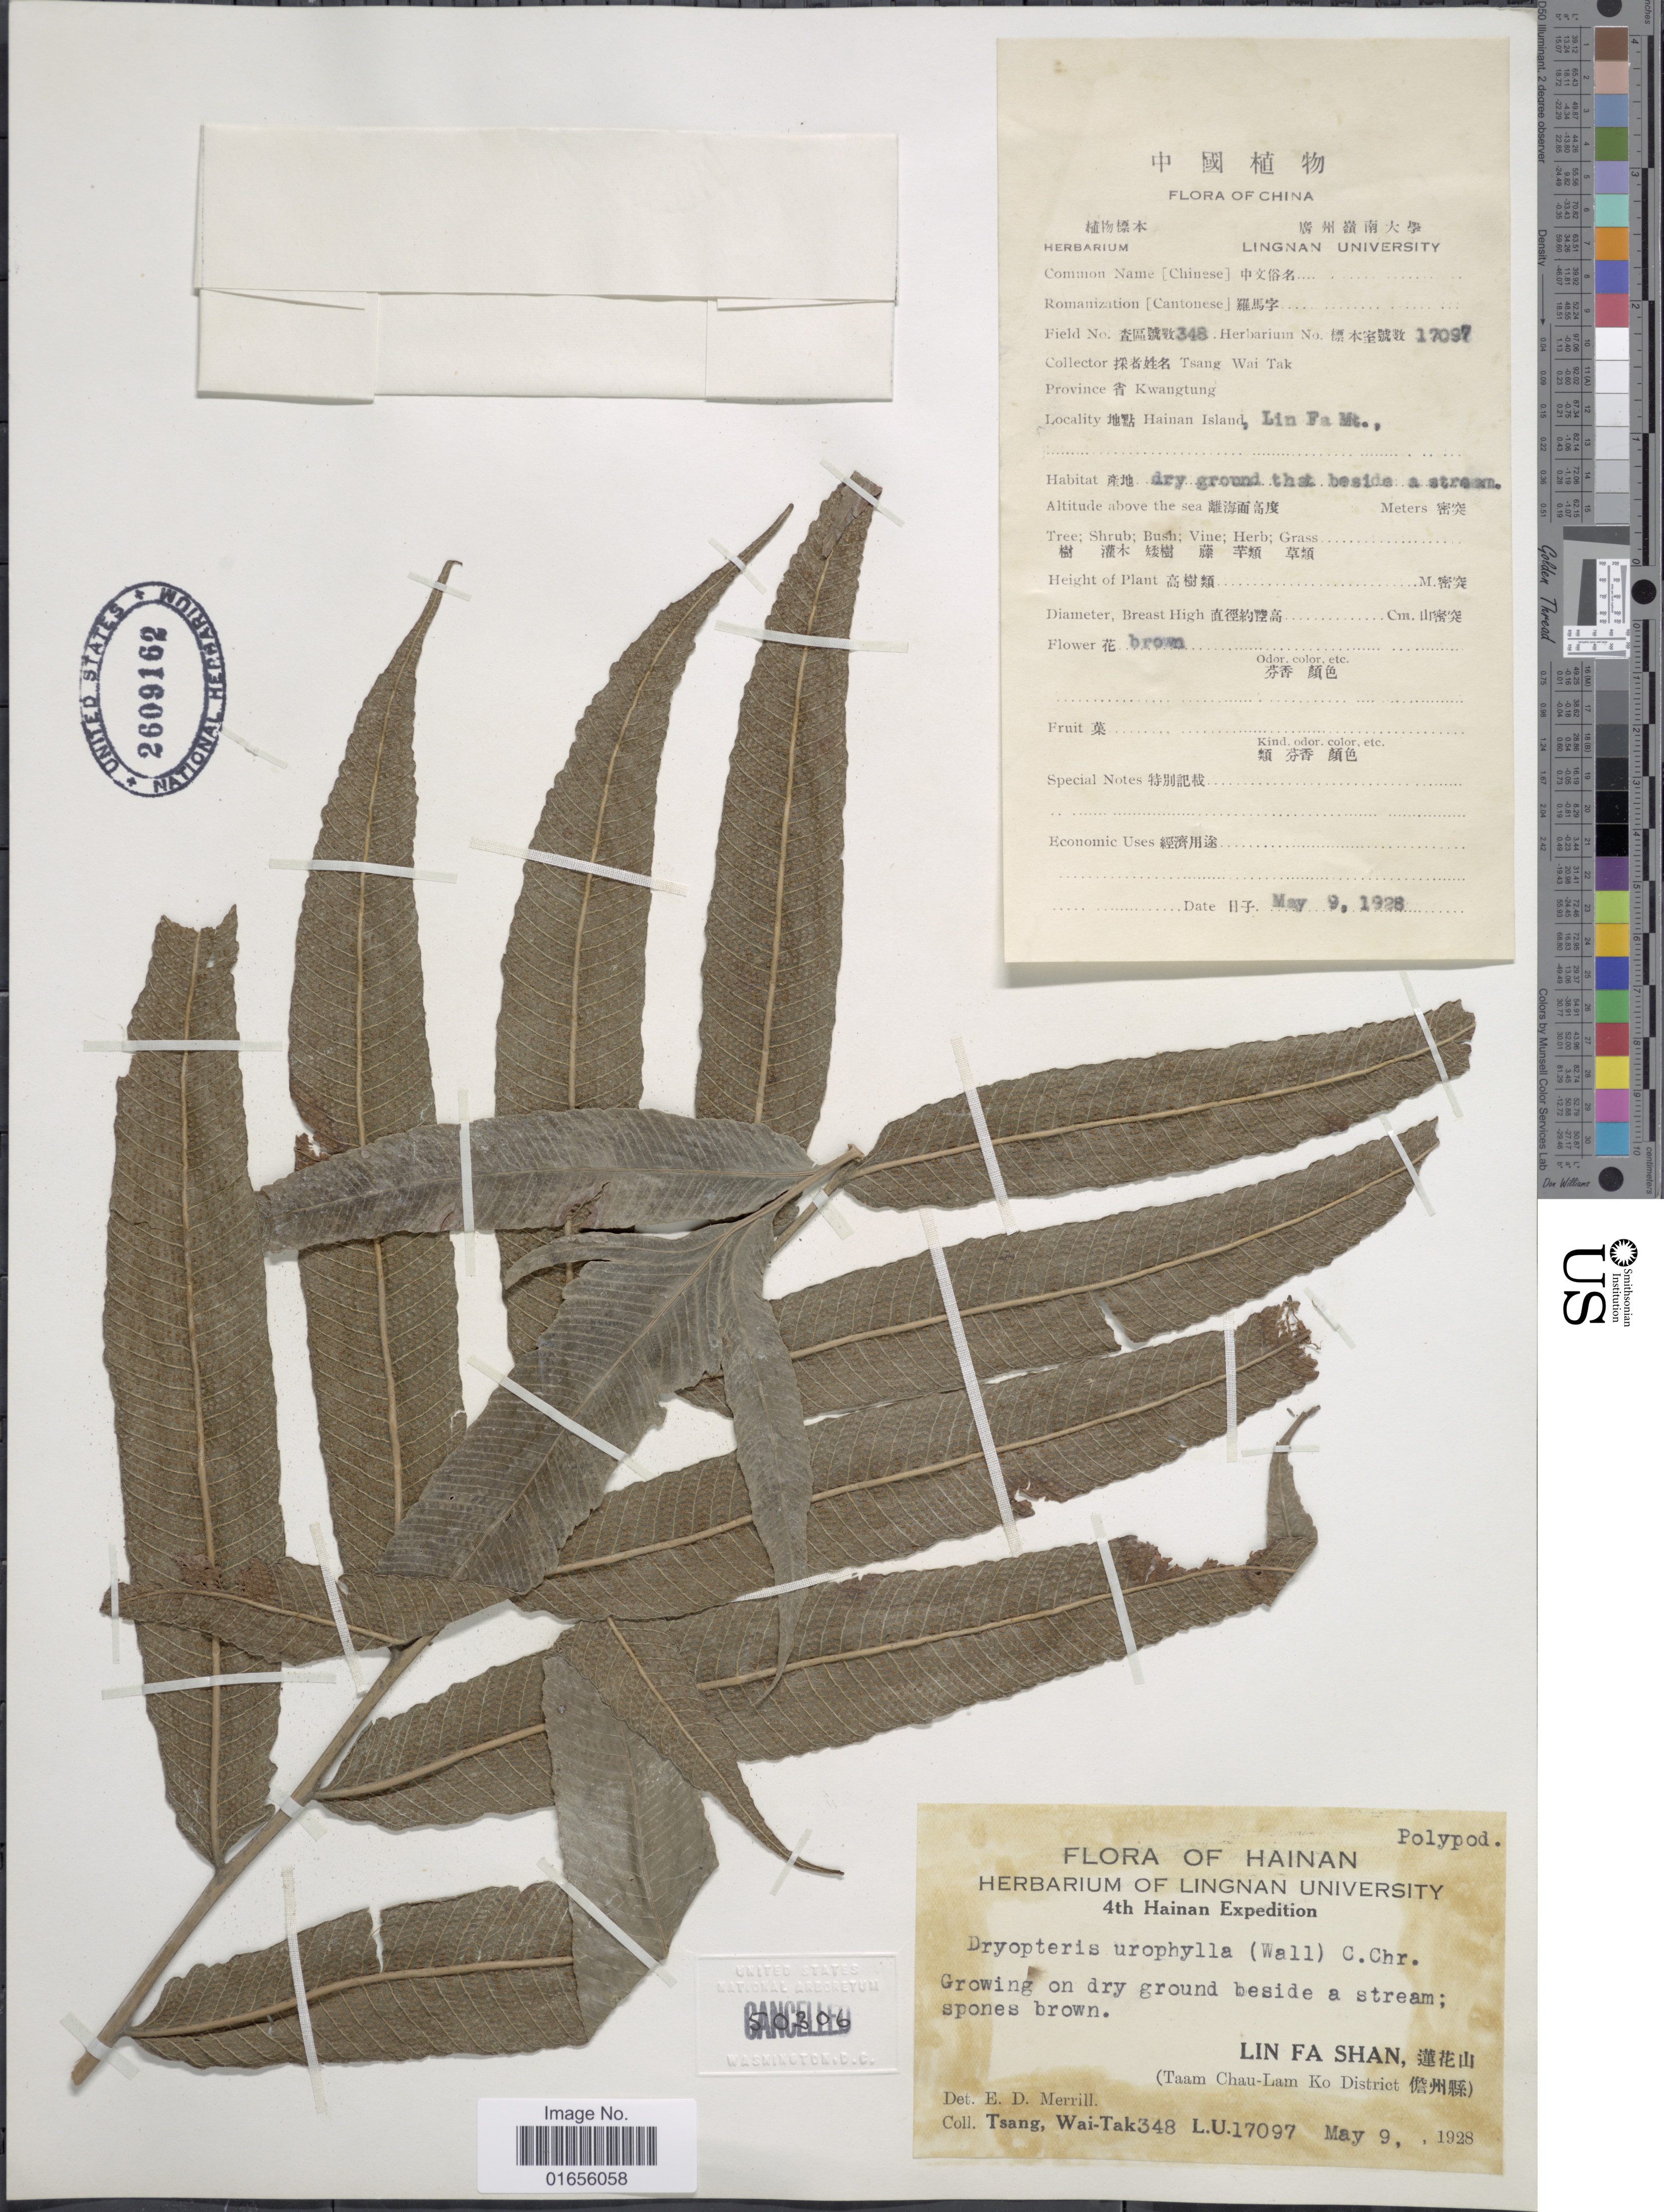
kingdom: Plantae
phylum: Tracheophyta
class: Polypodiopsida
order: Polypodiales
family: Thelypteridaceae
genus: Pronephrium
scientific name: Pronephrium repandum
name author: (Fée) Holttum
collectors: W. T. Tsang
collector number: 348/17097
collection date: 1928-05-09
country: China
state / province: Guangdong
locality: Lin Fa Shan (Taam Chau - Lam Ko District), Hainan Island, Lin Fa Mt. Province Kwangtung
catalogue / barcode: US 2609162